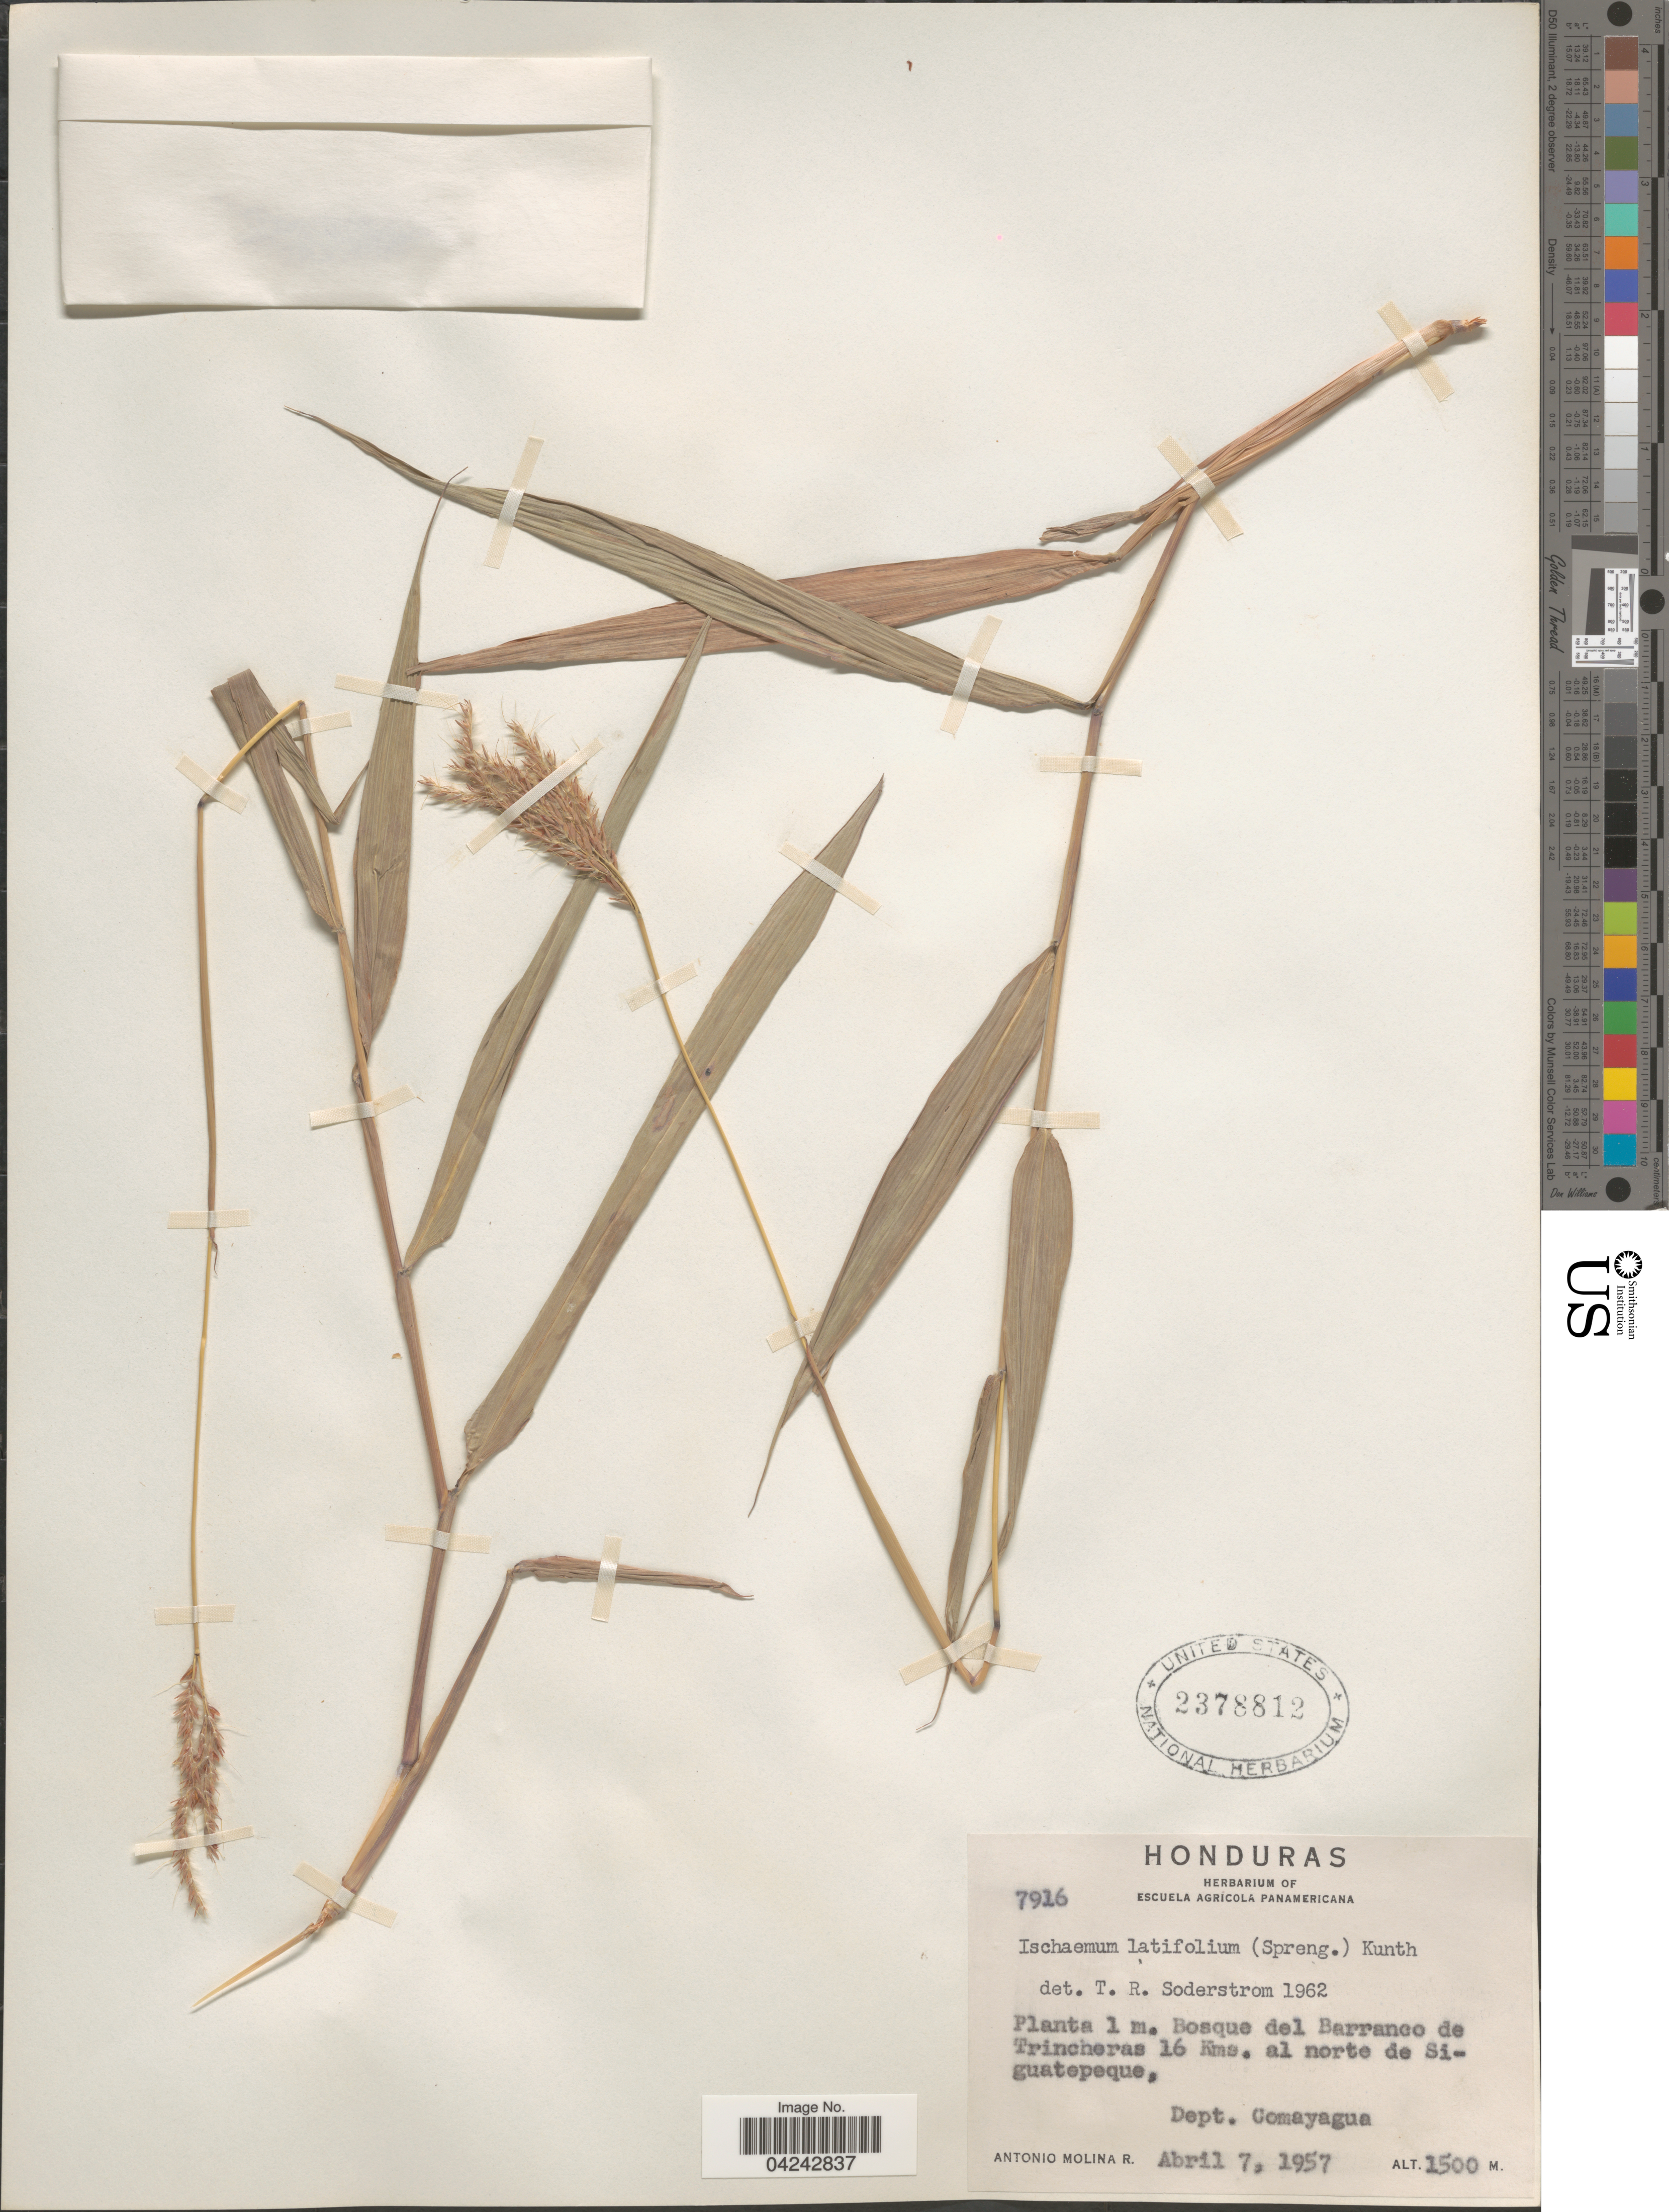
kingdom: Plantae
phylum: Tracheophyta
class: Liliopsida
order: Poales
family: Poaceae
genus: Ischaemum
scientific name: Ischaemum latifolium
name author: (Spreng.) Kunth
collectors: A. Molina R.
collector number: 7916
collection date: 1957-04-07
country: Honduras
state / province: Comayagua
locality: Bosque del Barranco de Trincheras 16 Kms. al norte de Siguatepeque, Dept. Comayagua.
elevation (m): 1500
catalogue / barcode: US 2378812